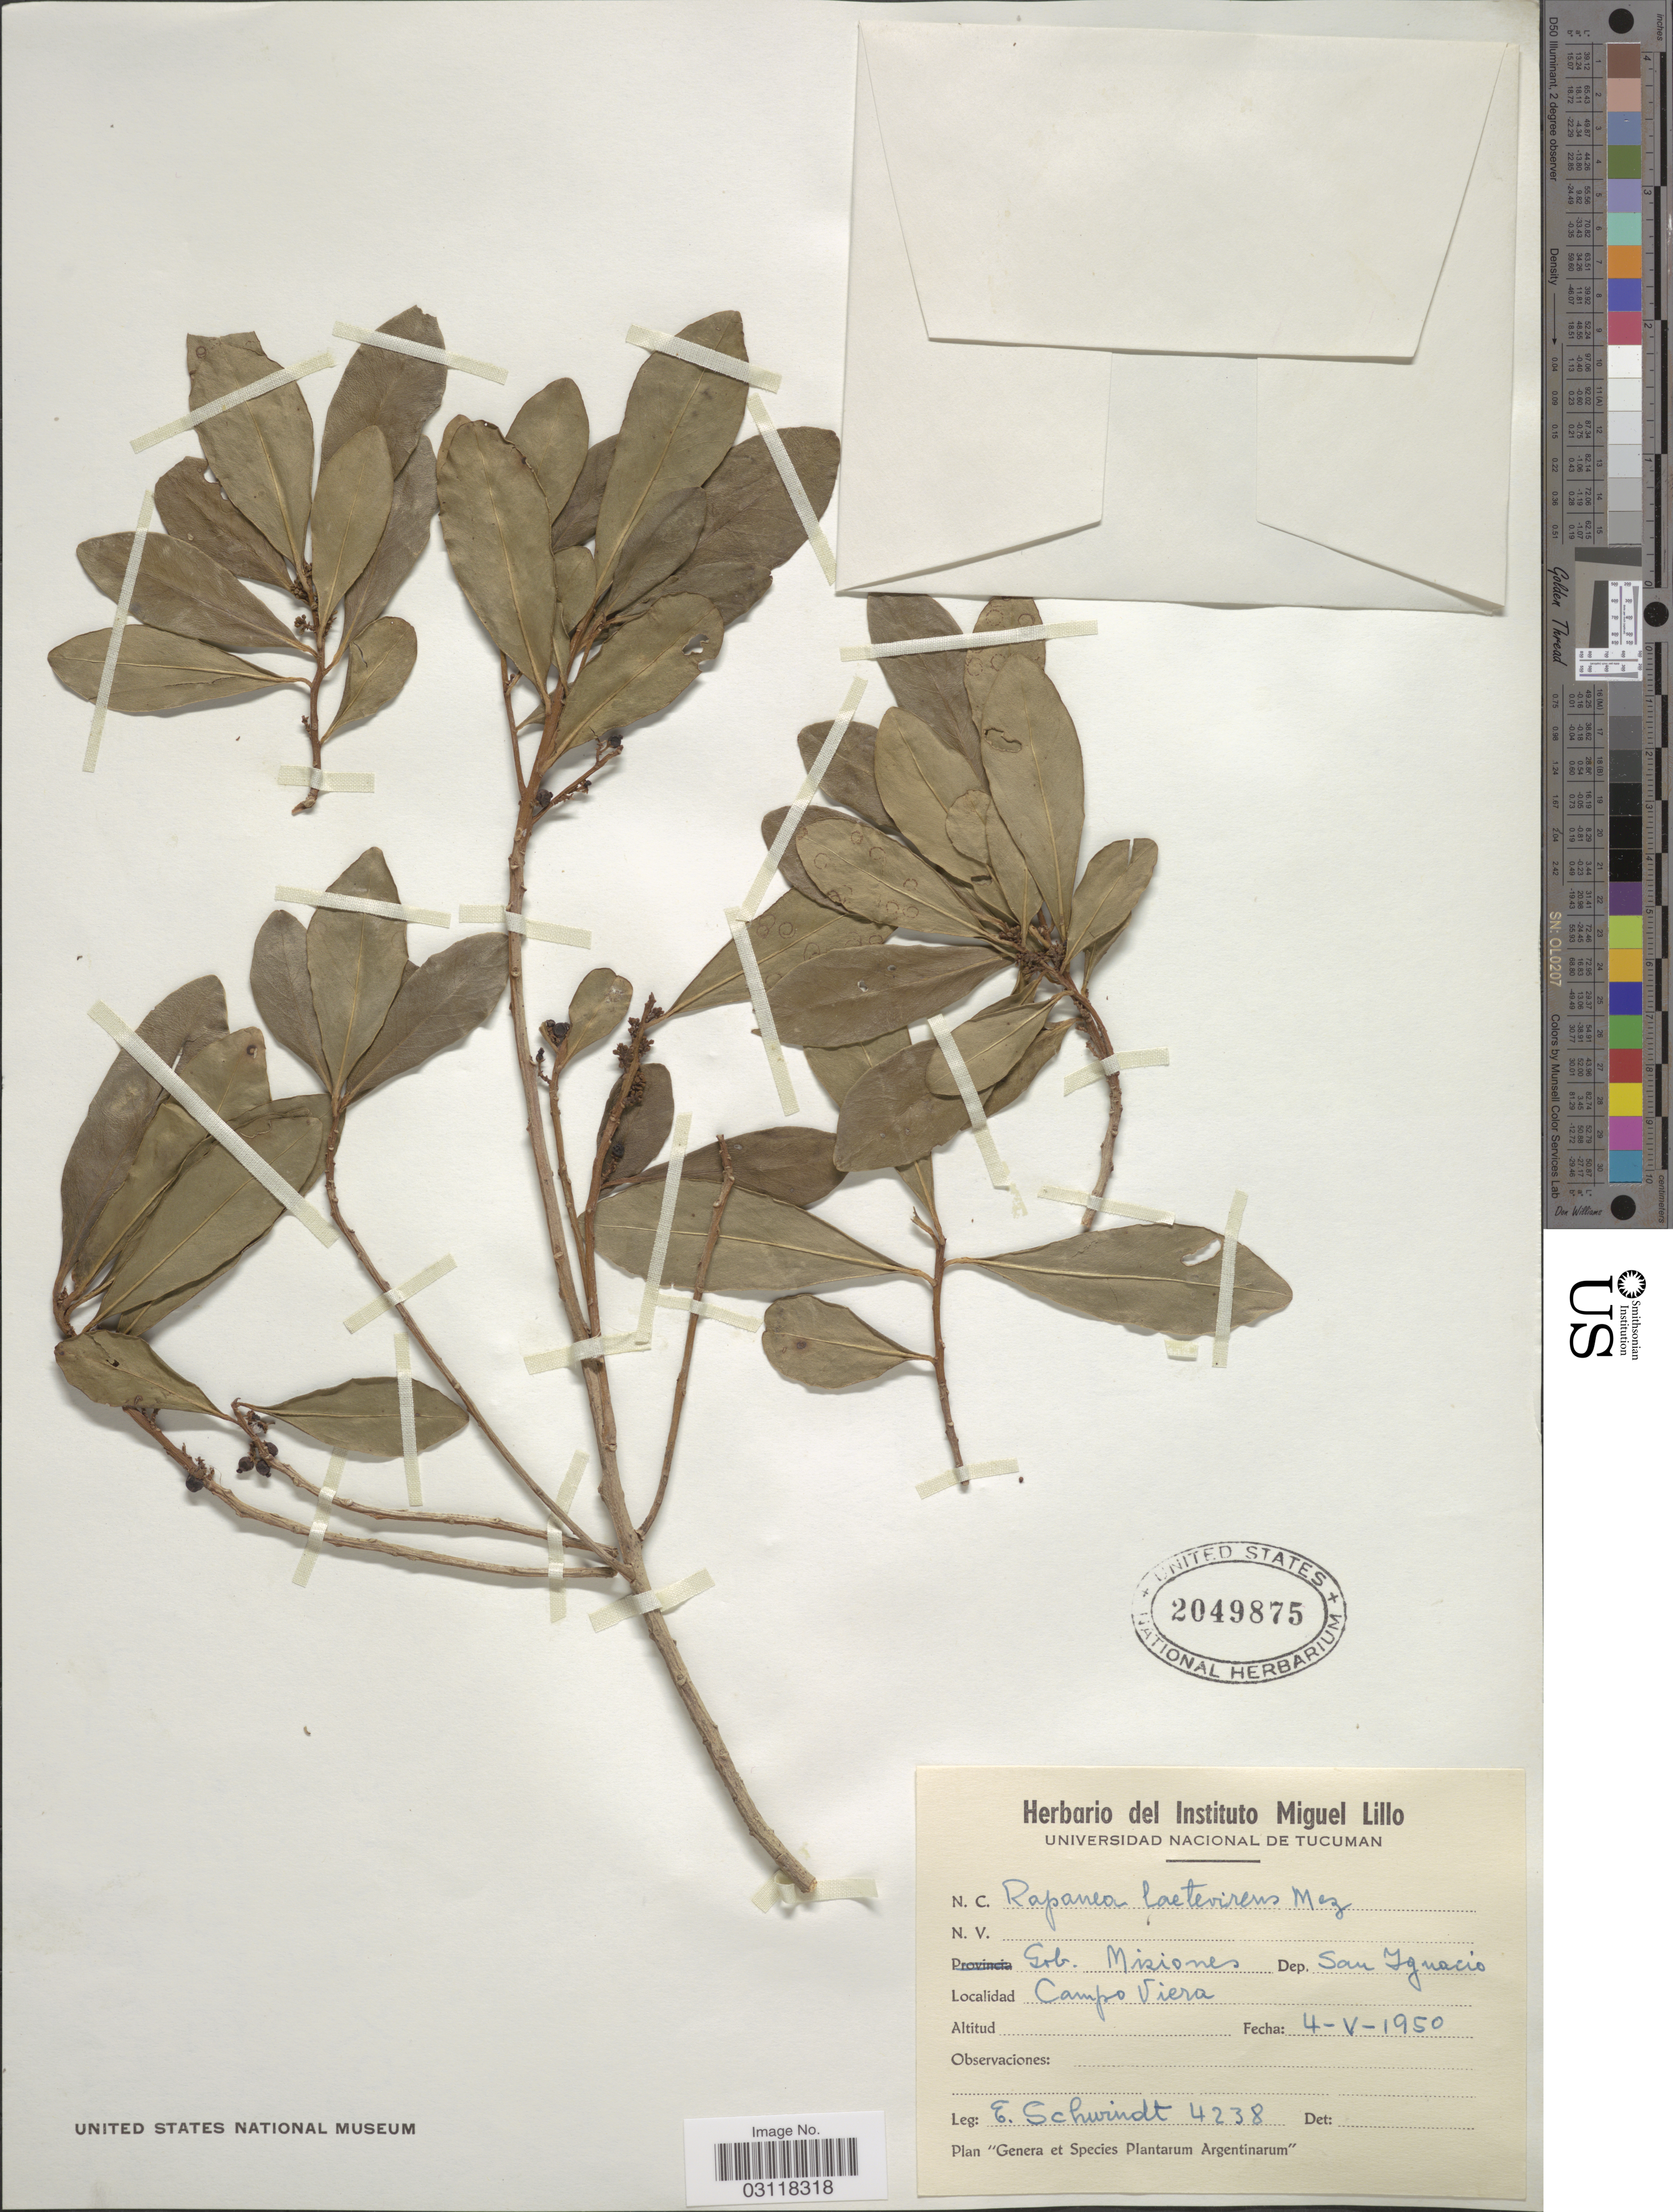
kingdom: Plantae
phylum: Tracheophyta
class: Magnoliopsida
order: Ericales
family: Primulaceae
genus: Rapanea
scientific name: Rapanea laetevirens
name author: Mez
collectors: E. Schwindt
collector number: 4238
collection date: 1950-05-04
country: Argentina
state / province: Misiones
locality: Gob. Misiones. Dep. San Ignacio. Campo Viera.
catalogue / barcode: US 2049875